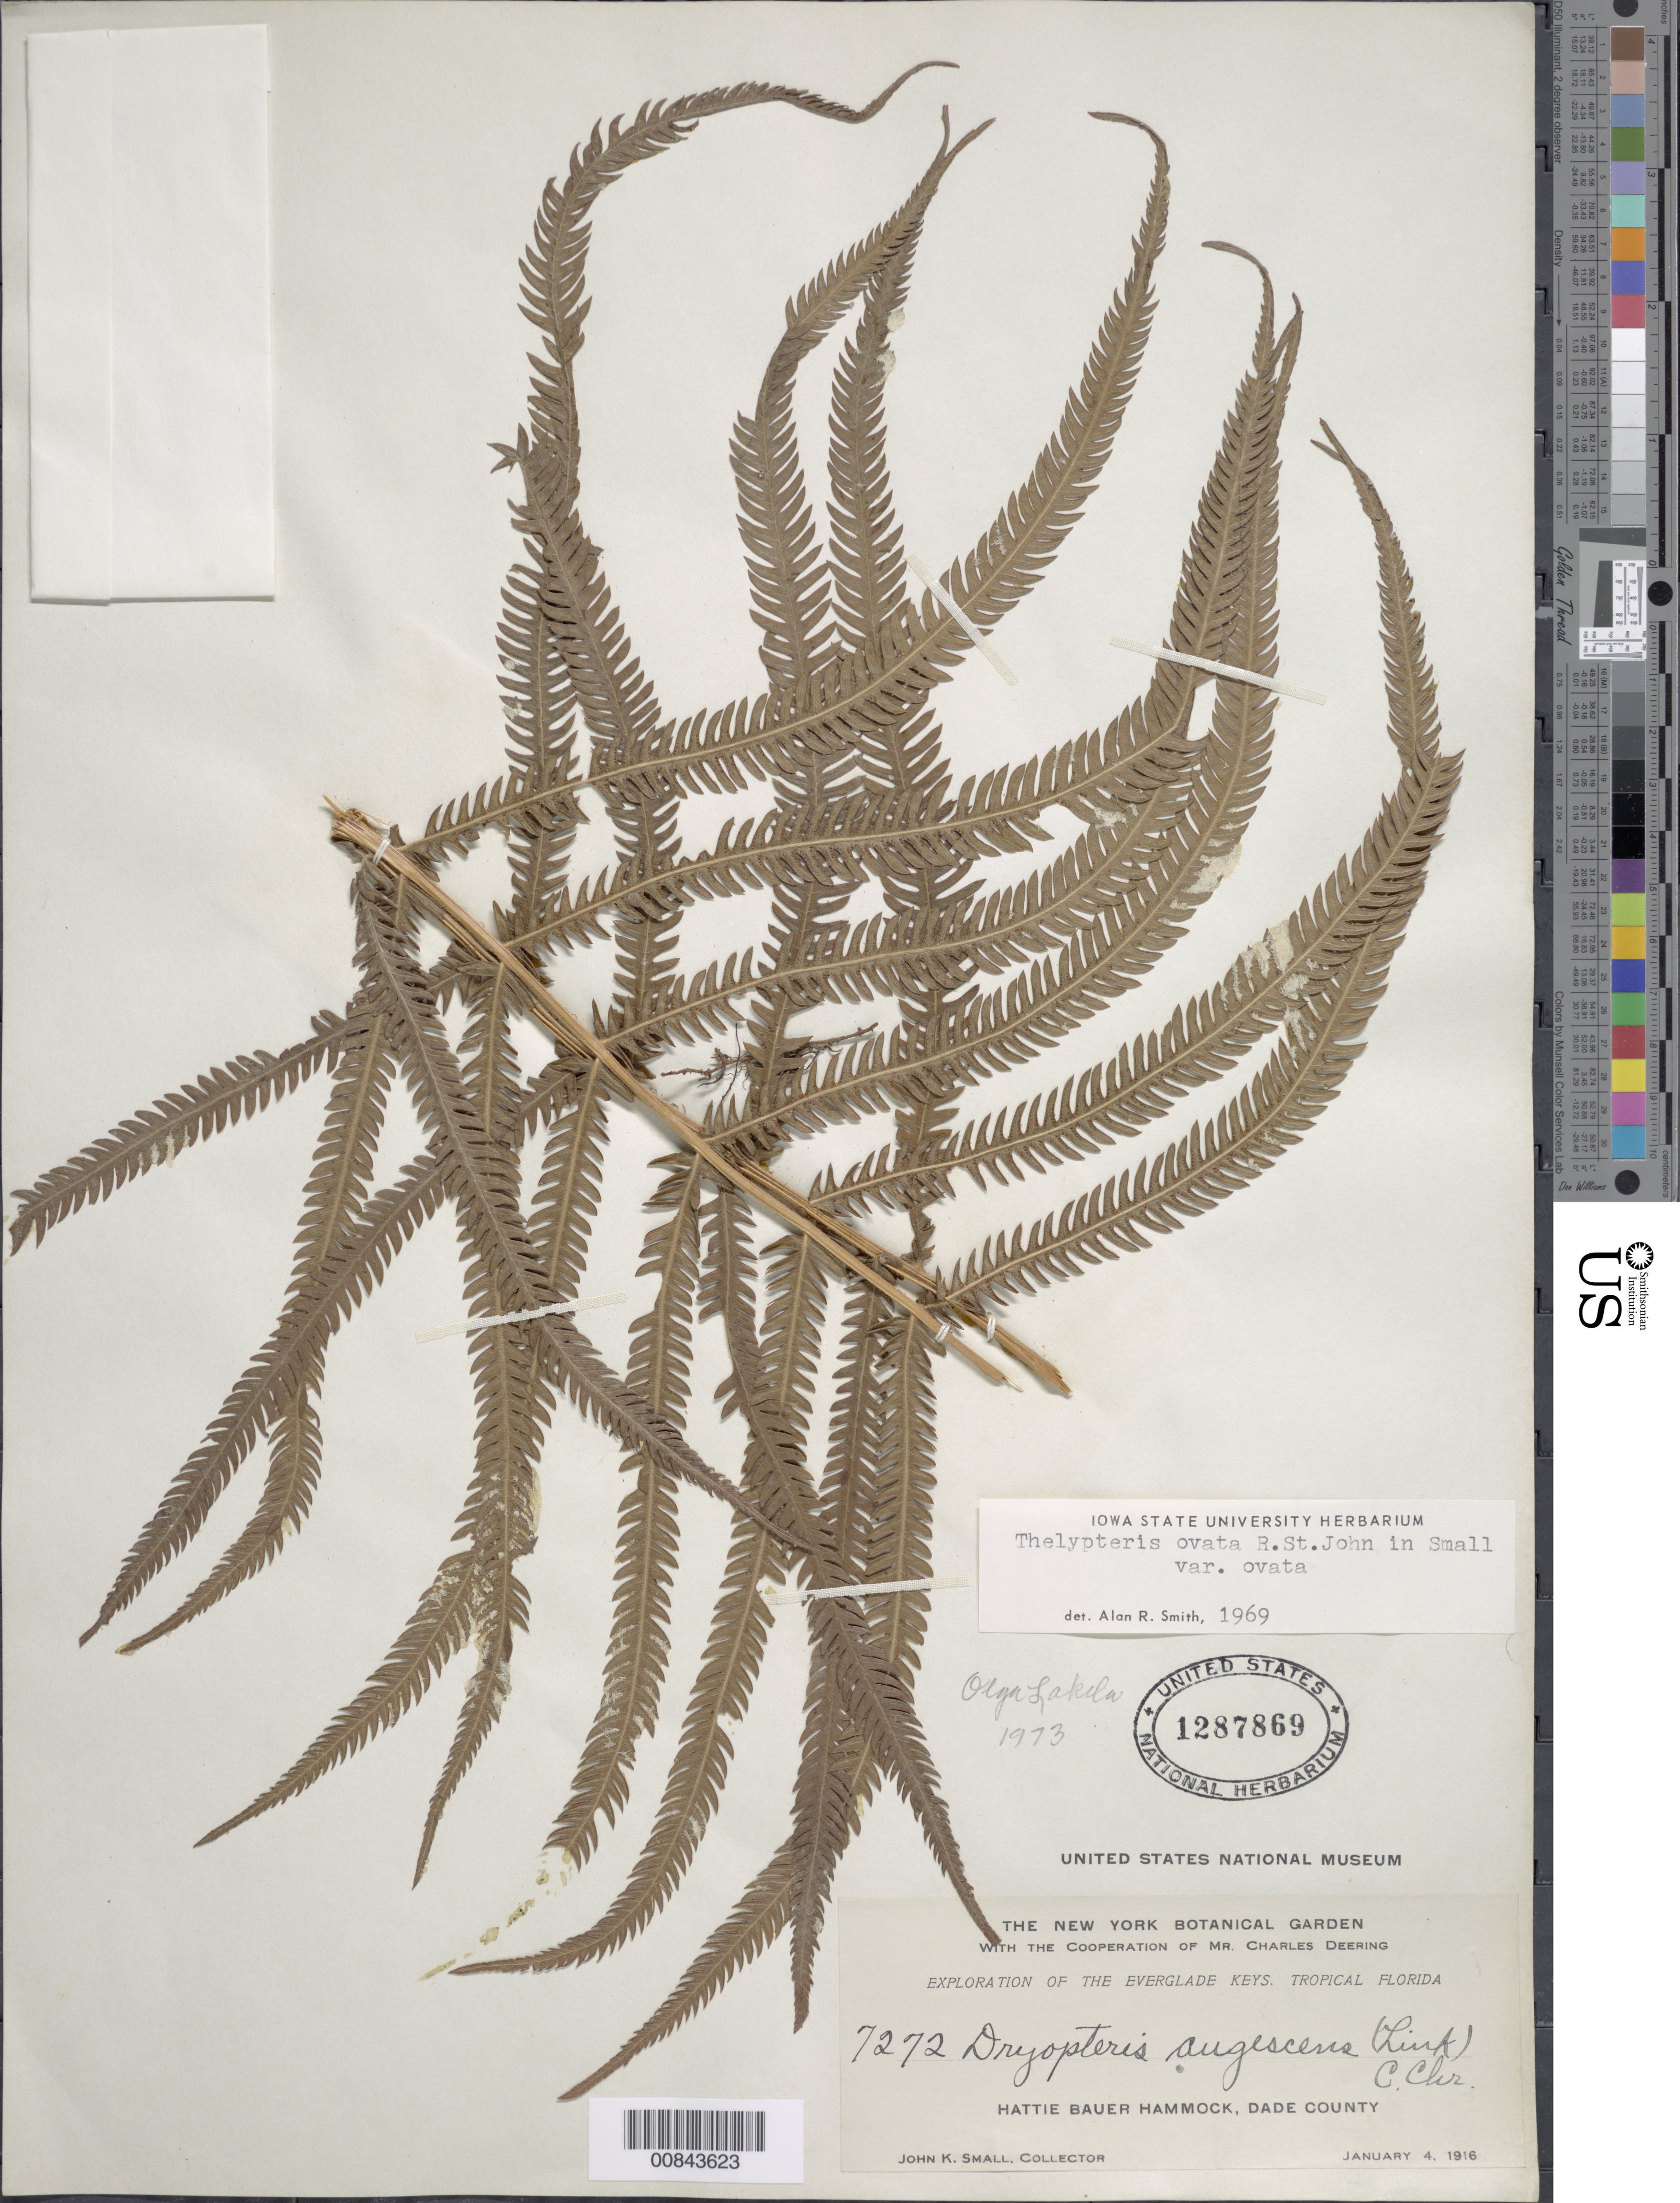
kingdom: Plantae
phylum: Tracheophyta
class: Polypodiopsida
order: Polypodiales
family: Thelypteridaceae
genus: Christella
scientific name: Christella ovata var. ovata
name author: (R.P. St. John) Á. Löve & D. Löve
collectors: J. K. Small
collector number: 7272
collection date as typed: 04 Jan 1916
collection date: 1916-01-04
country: United States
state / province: Florida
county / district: Dade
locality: Hattie Bauer Hammock, Everglades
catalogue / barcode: US 1287869